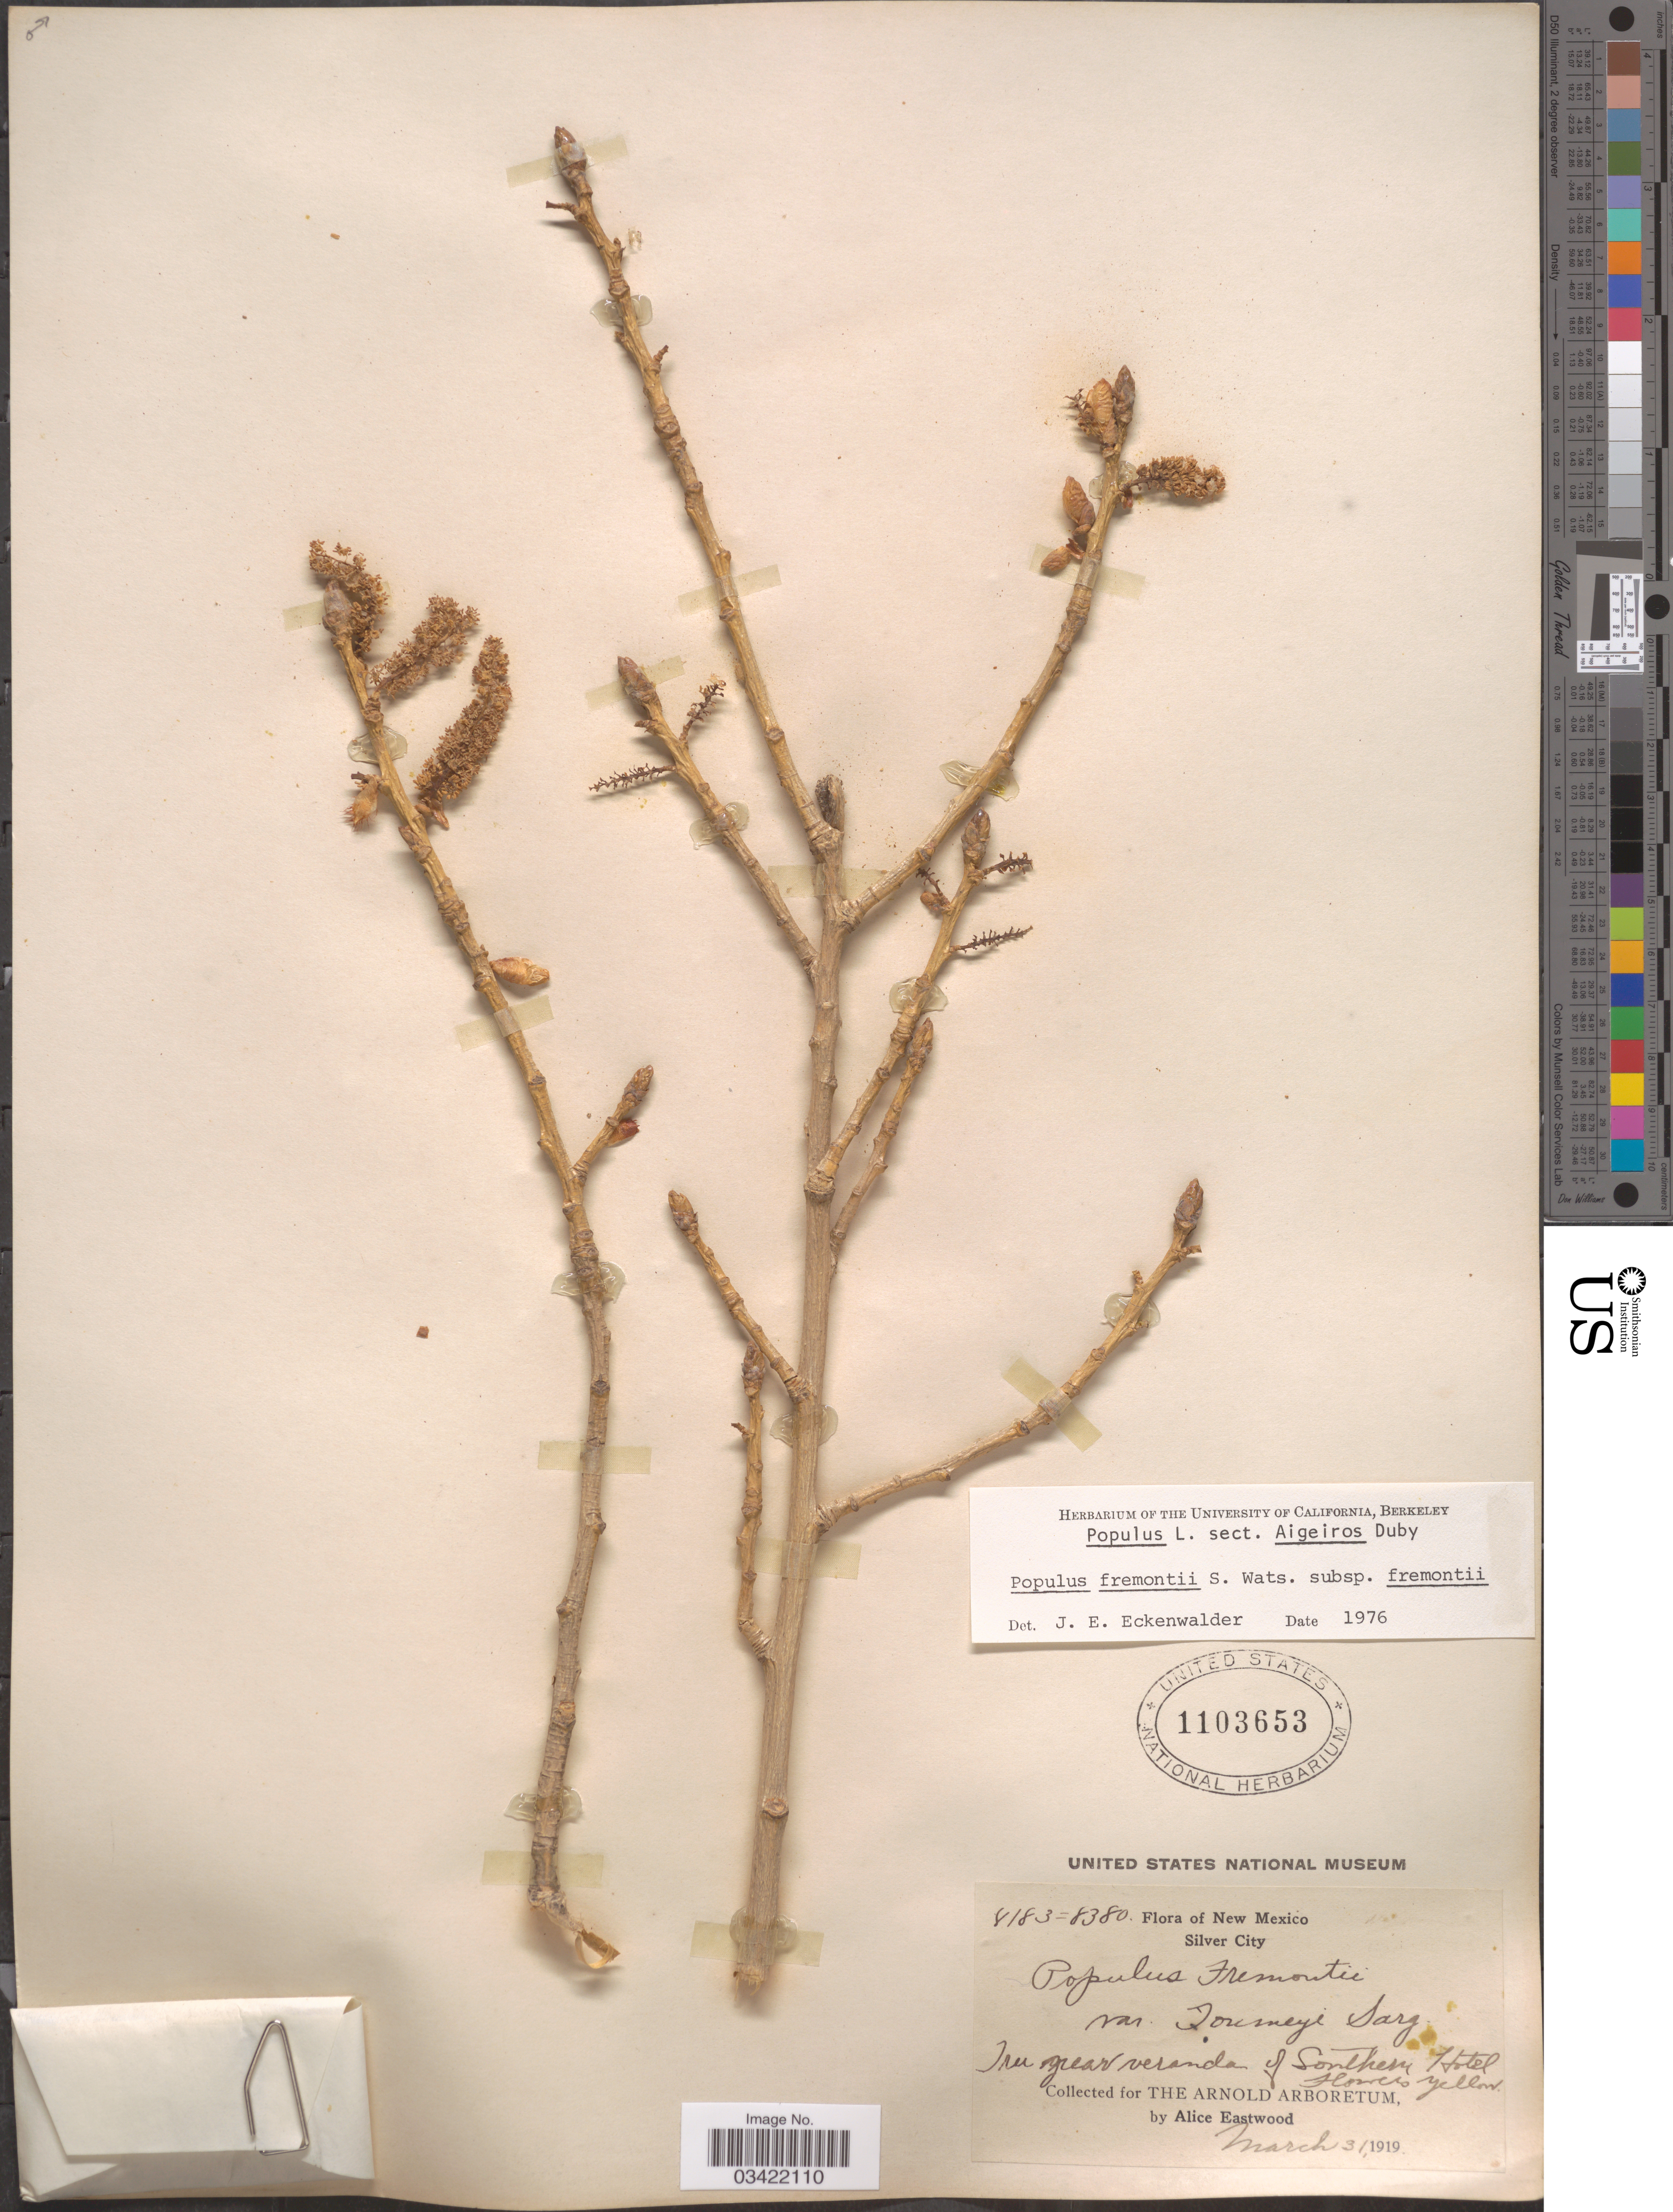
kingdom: Plantae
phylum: Tracheophyta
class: Magnoliopsida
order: Malpighiales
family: Salicaceae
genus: Populus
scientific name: Populus fremontii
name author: S. Watson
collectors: A. Eastwood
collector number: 8183/8380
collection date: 1919-03-31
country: United States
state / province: New Mexico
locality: Silver City. Near veranda of Southern Hotel.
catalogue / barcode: US 1103653